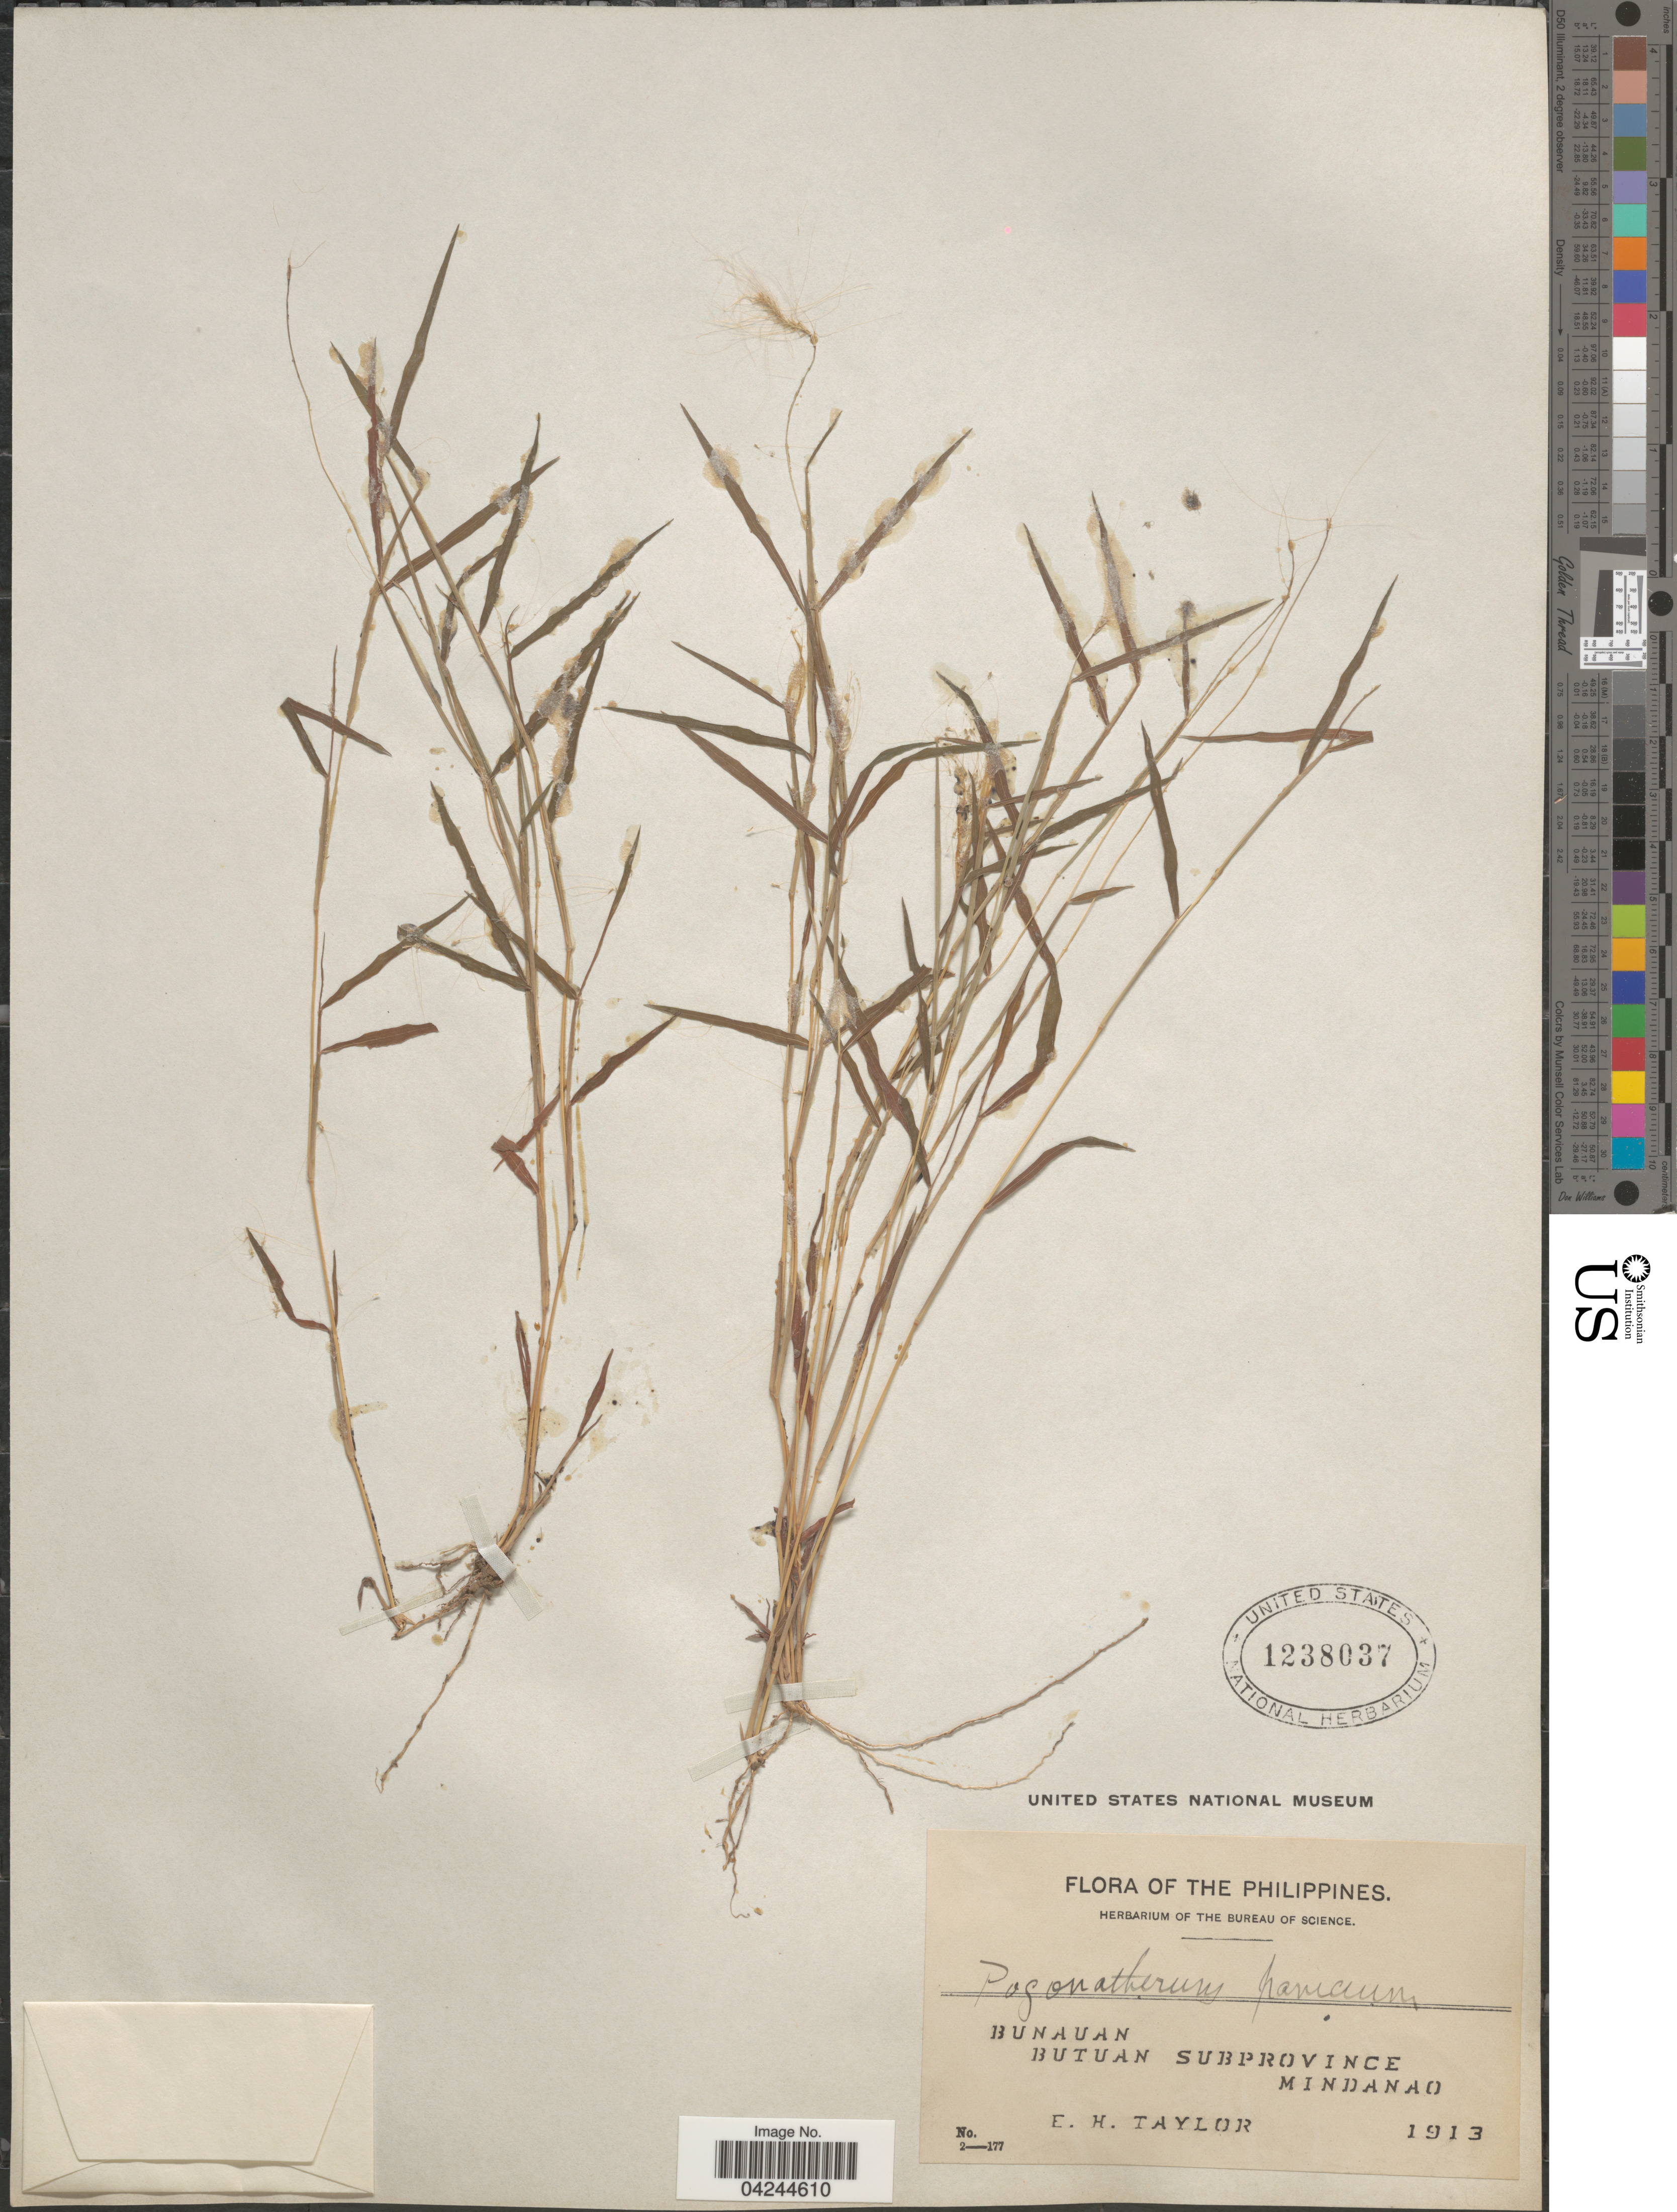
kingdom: Plantae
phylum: Tracheophyta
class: Liliopsida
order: Poales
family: Poaceae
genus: Pogonatherum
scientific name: Pogonatherum crinitum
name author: (Thunb.) Kunth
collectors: E. H. Taylor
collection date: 1913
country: Philippines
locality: Bunauan Butuan Subprovince, Mindanao.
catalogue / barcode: US 1238037